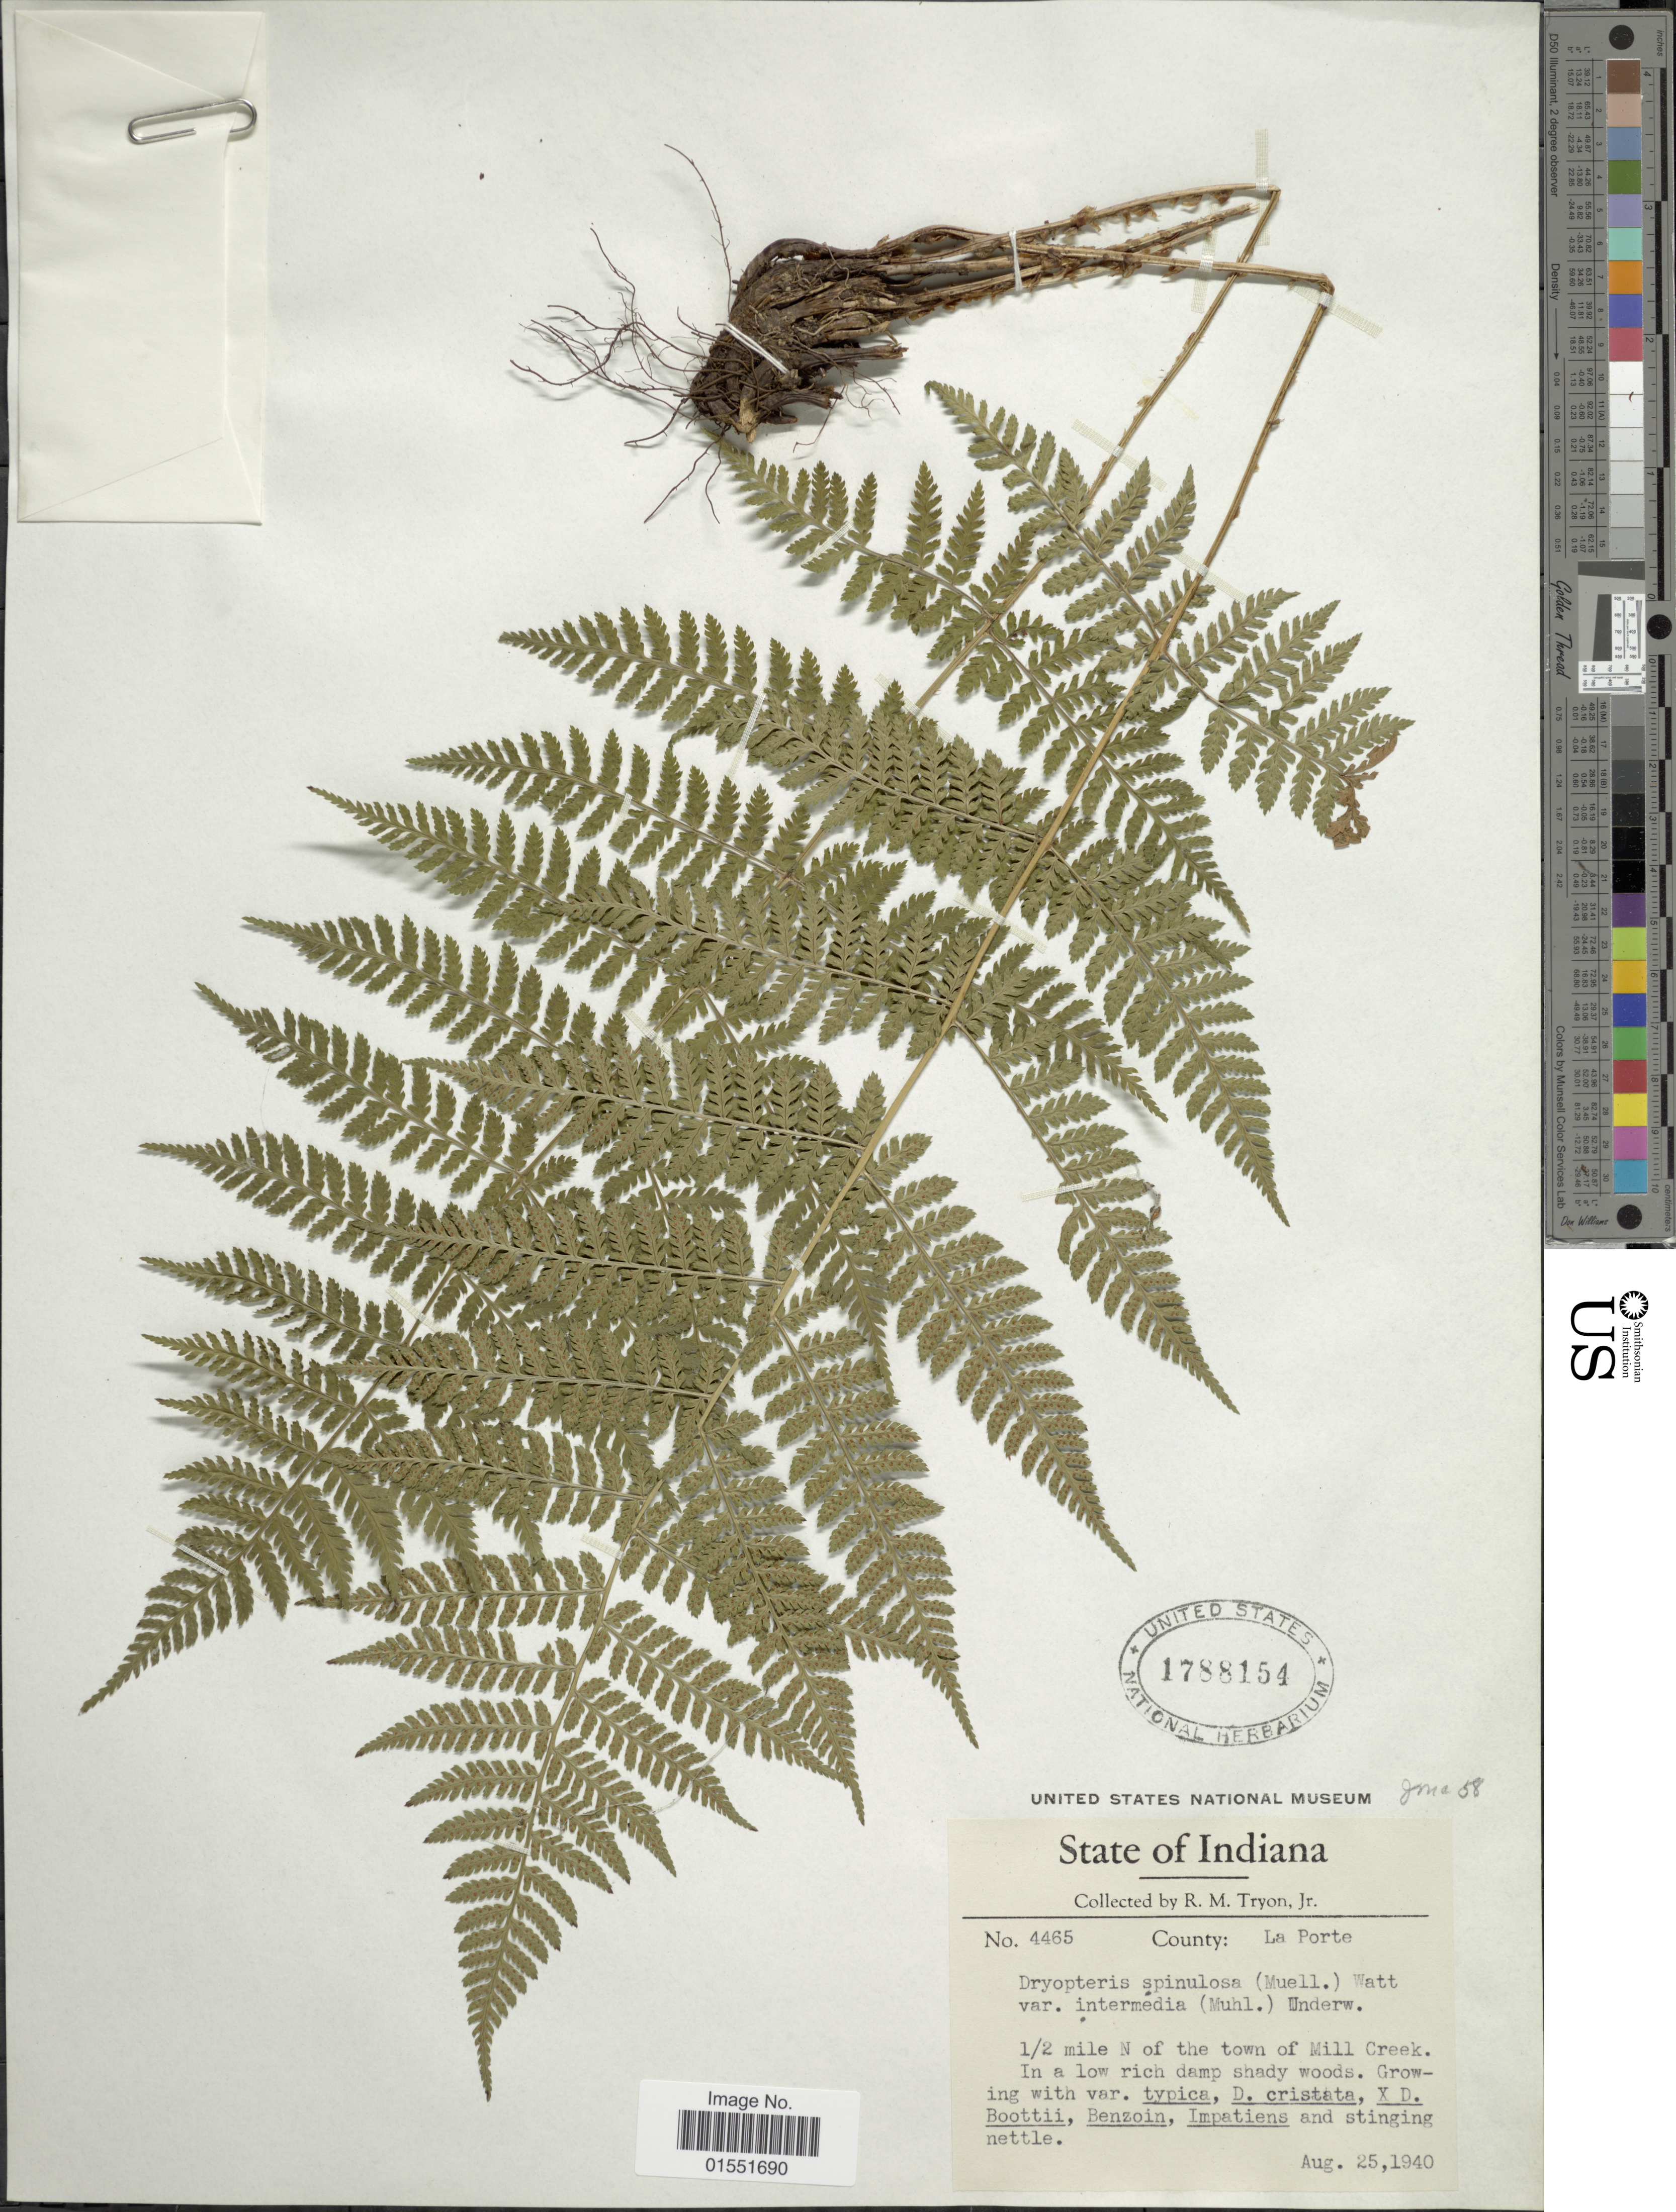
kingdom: Plantae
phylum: Tracheophyta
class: Polypodiopsida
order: Polypodiales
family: Dryopteridaceae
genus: Dryopteris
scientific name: Dryopteris intermedia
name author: (Muhl.) A. Gray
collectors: R. M. Tryon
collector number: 4465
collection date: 1940-08-25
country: United States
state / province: Indiana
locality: County: La Porte. 1/2 mile N of the town of Mill Creek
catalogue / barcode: US 1788154